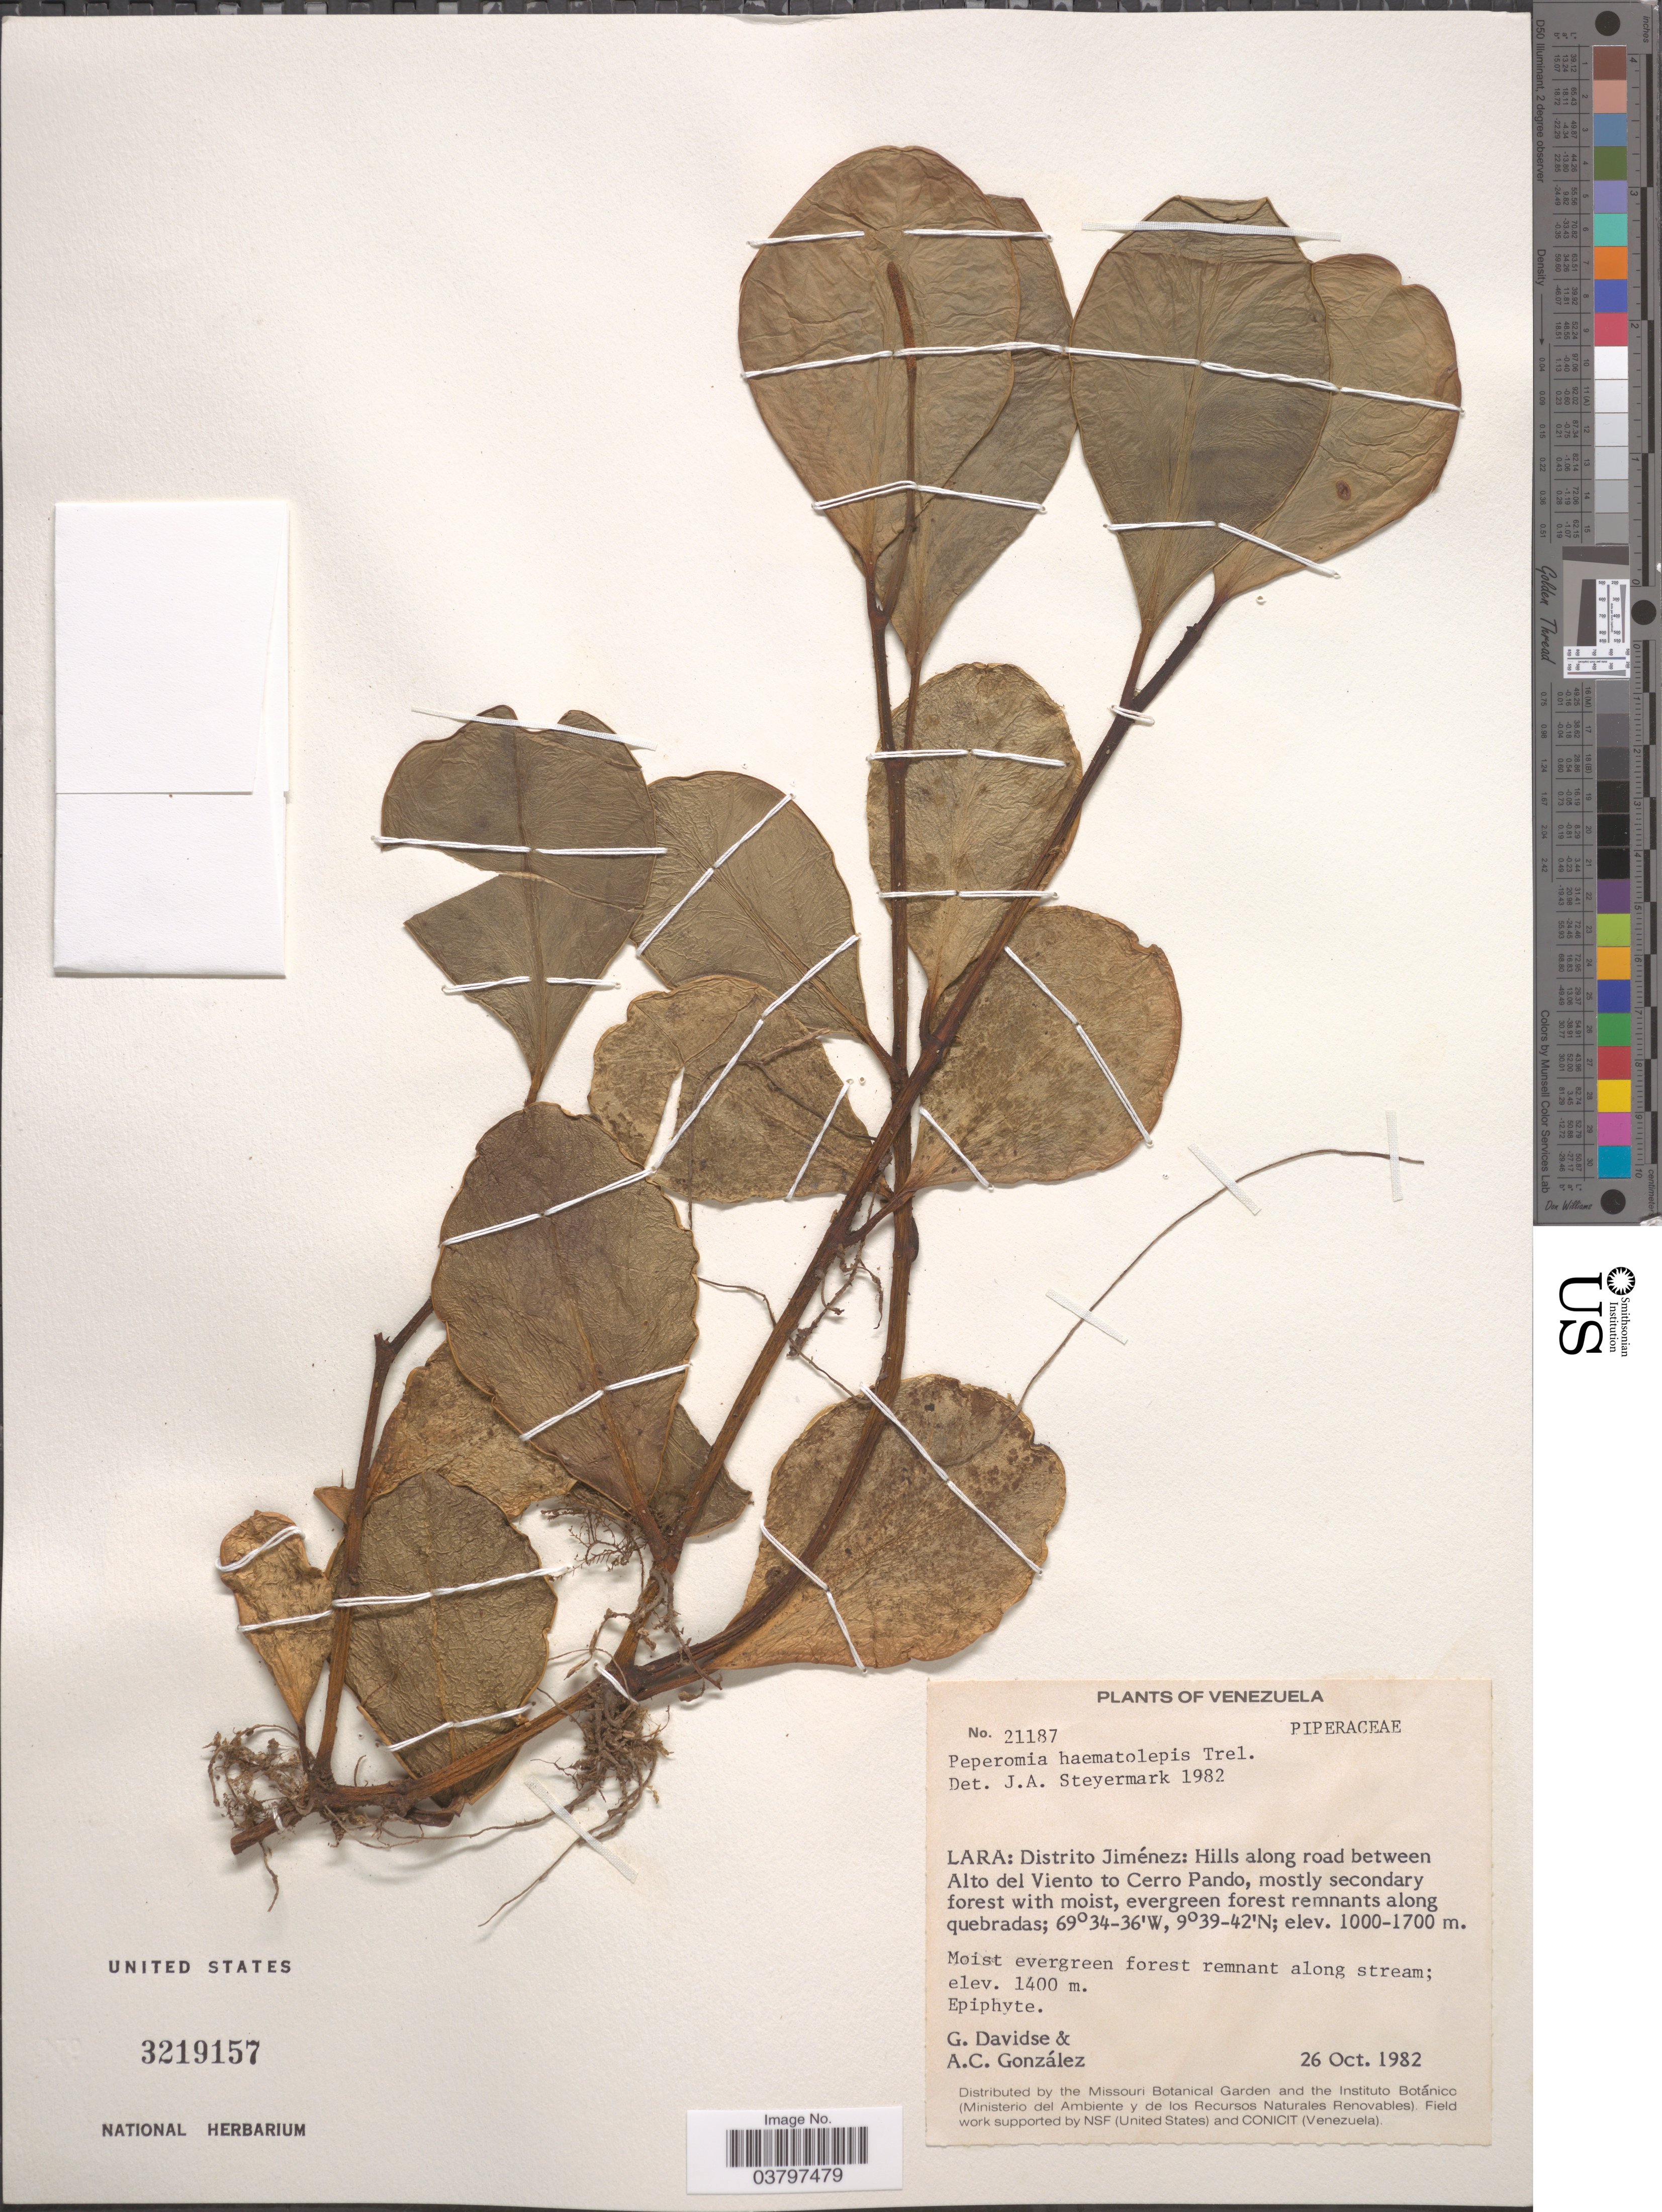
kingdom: Plantae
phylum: Tracheophyta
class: Magnoliopsida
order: Piperales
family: Piperaceae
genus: Peperomia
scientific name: Peperomia haematolepis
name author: Trel.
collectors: G. Davidse & A. C. González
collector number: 21187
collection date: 1982-10-26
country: Venezuela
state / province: Lara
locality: Distrito Jiménez: Hills along road between Alto del Viento to Cerro Pando.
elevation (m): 1400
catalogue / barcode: US 3219157